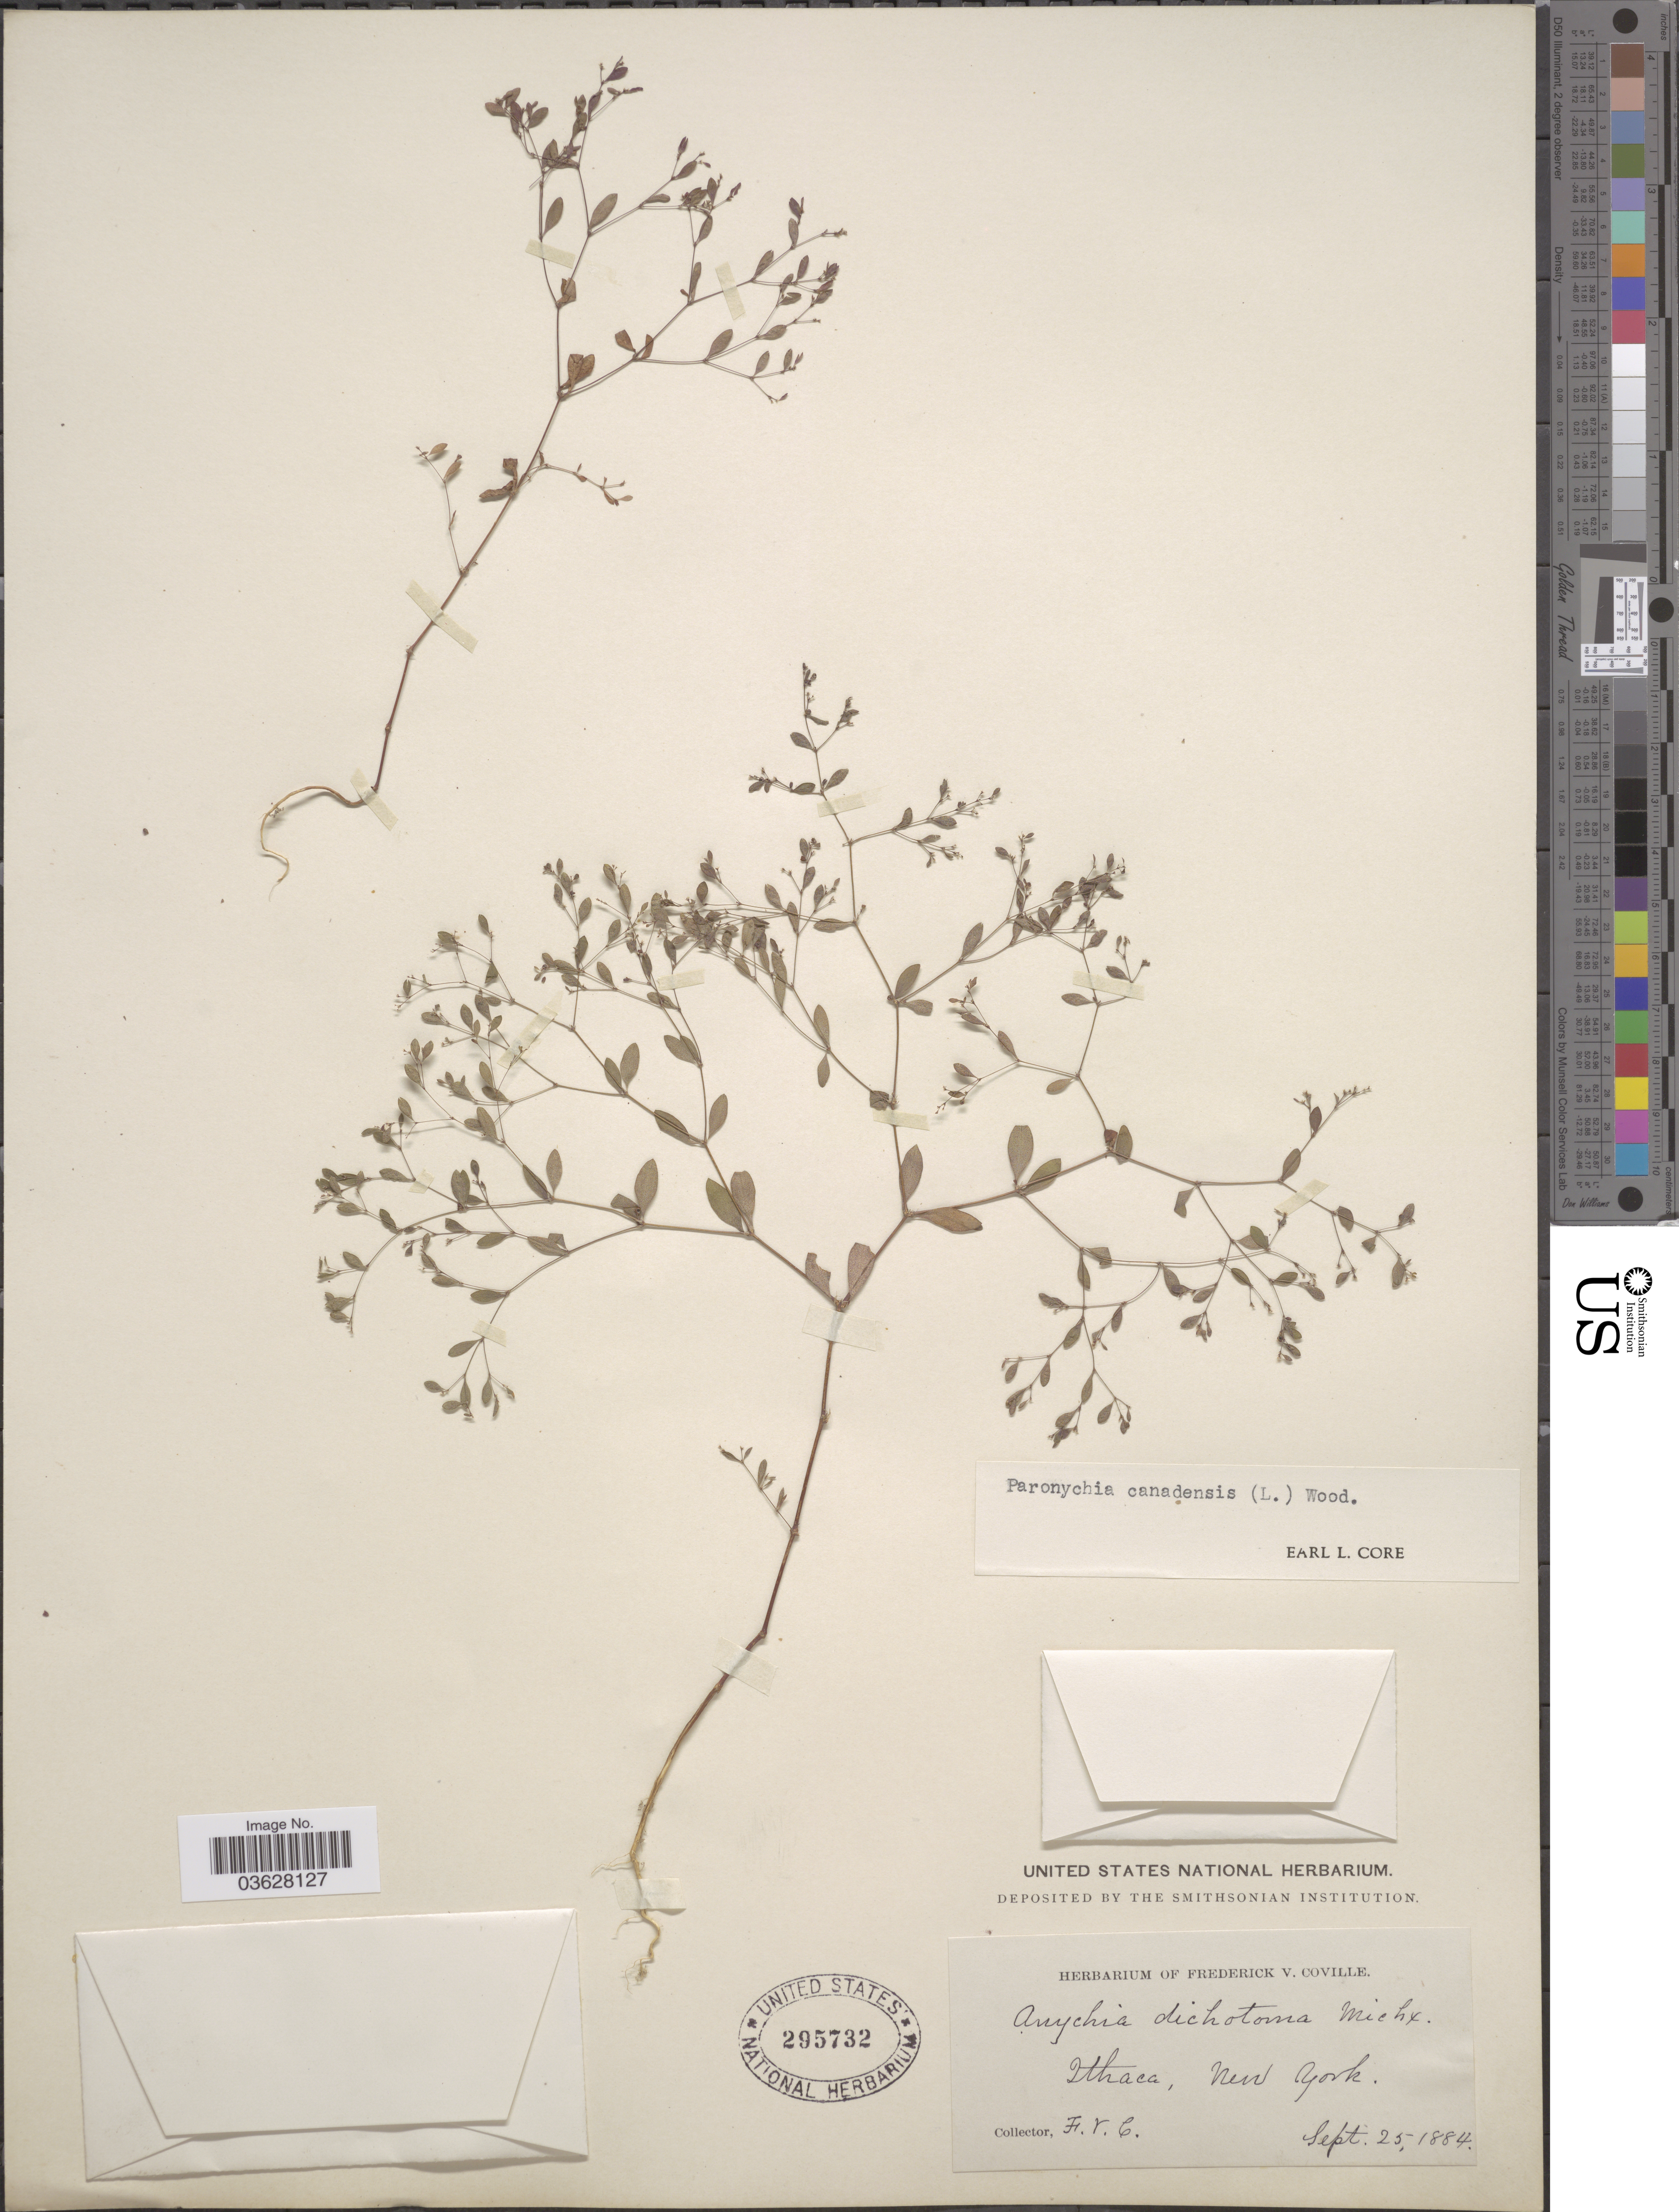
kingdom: Plantae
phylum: Tracheophyta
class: Magnoliopsida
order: Caryophyllales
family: Caryophyllaceae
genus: Paronychia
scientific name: Paronychia canadensis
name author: (L.) Alph. Wood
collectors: F. V. Coville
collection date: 1884-09-25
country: United States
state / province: New York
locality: Ithaca.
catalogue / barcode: US 295732